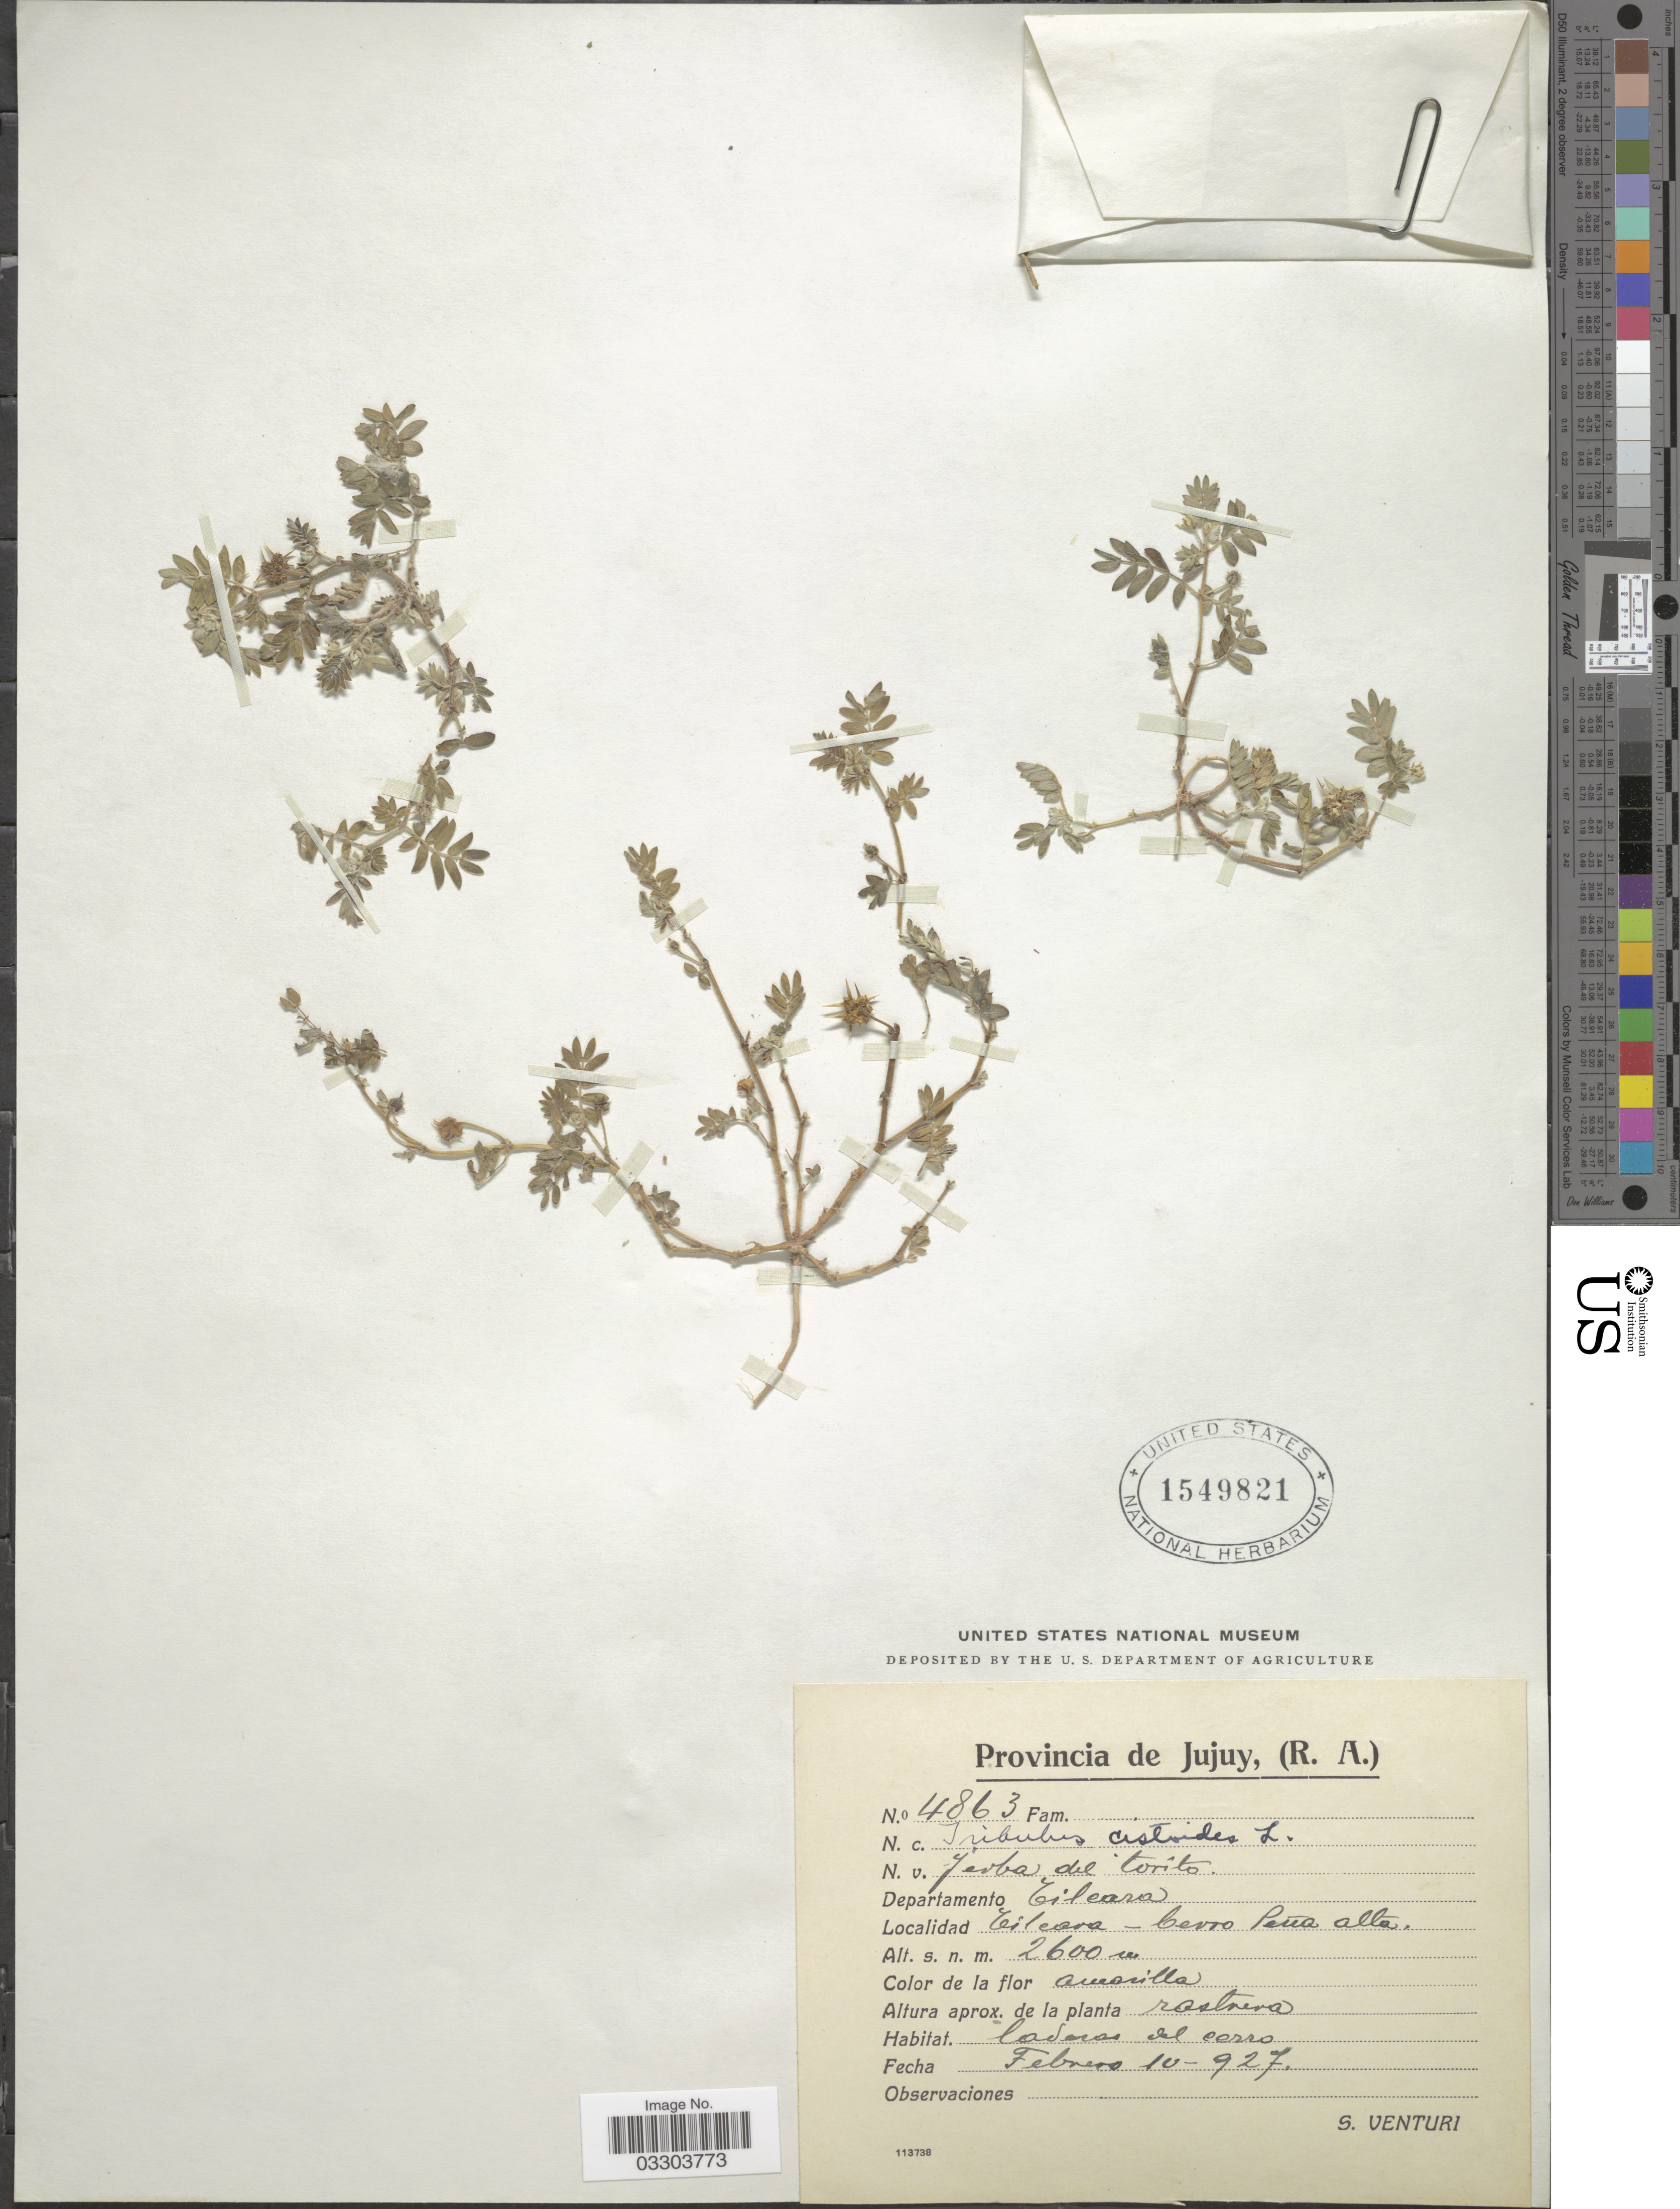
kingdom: Plantae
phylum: Tracheophyta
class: Magnoliopsida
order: Zygophyllales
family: Zygophyllaceae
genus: Tribulus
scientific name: Tribulus terrestris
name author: L.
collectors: S. Venturi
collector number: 4863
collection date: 1927-02-10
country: Argentina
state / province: Jujuy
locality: Departamento Tilcara. Tilcara - Cerro Peña Alta.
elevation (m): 2600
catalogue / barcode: US 1549821